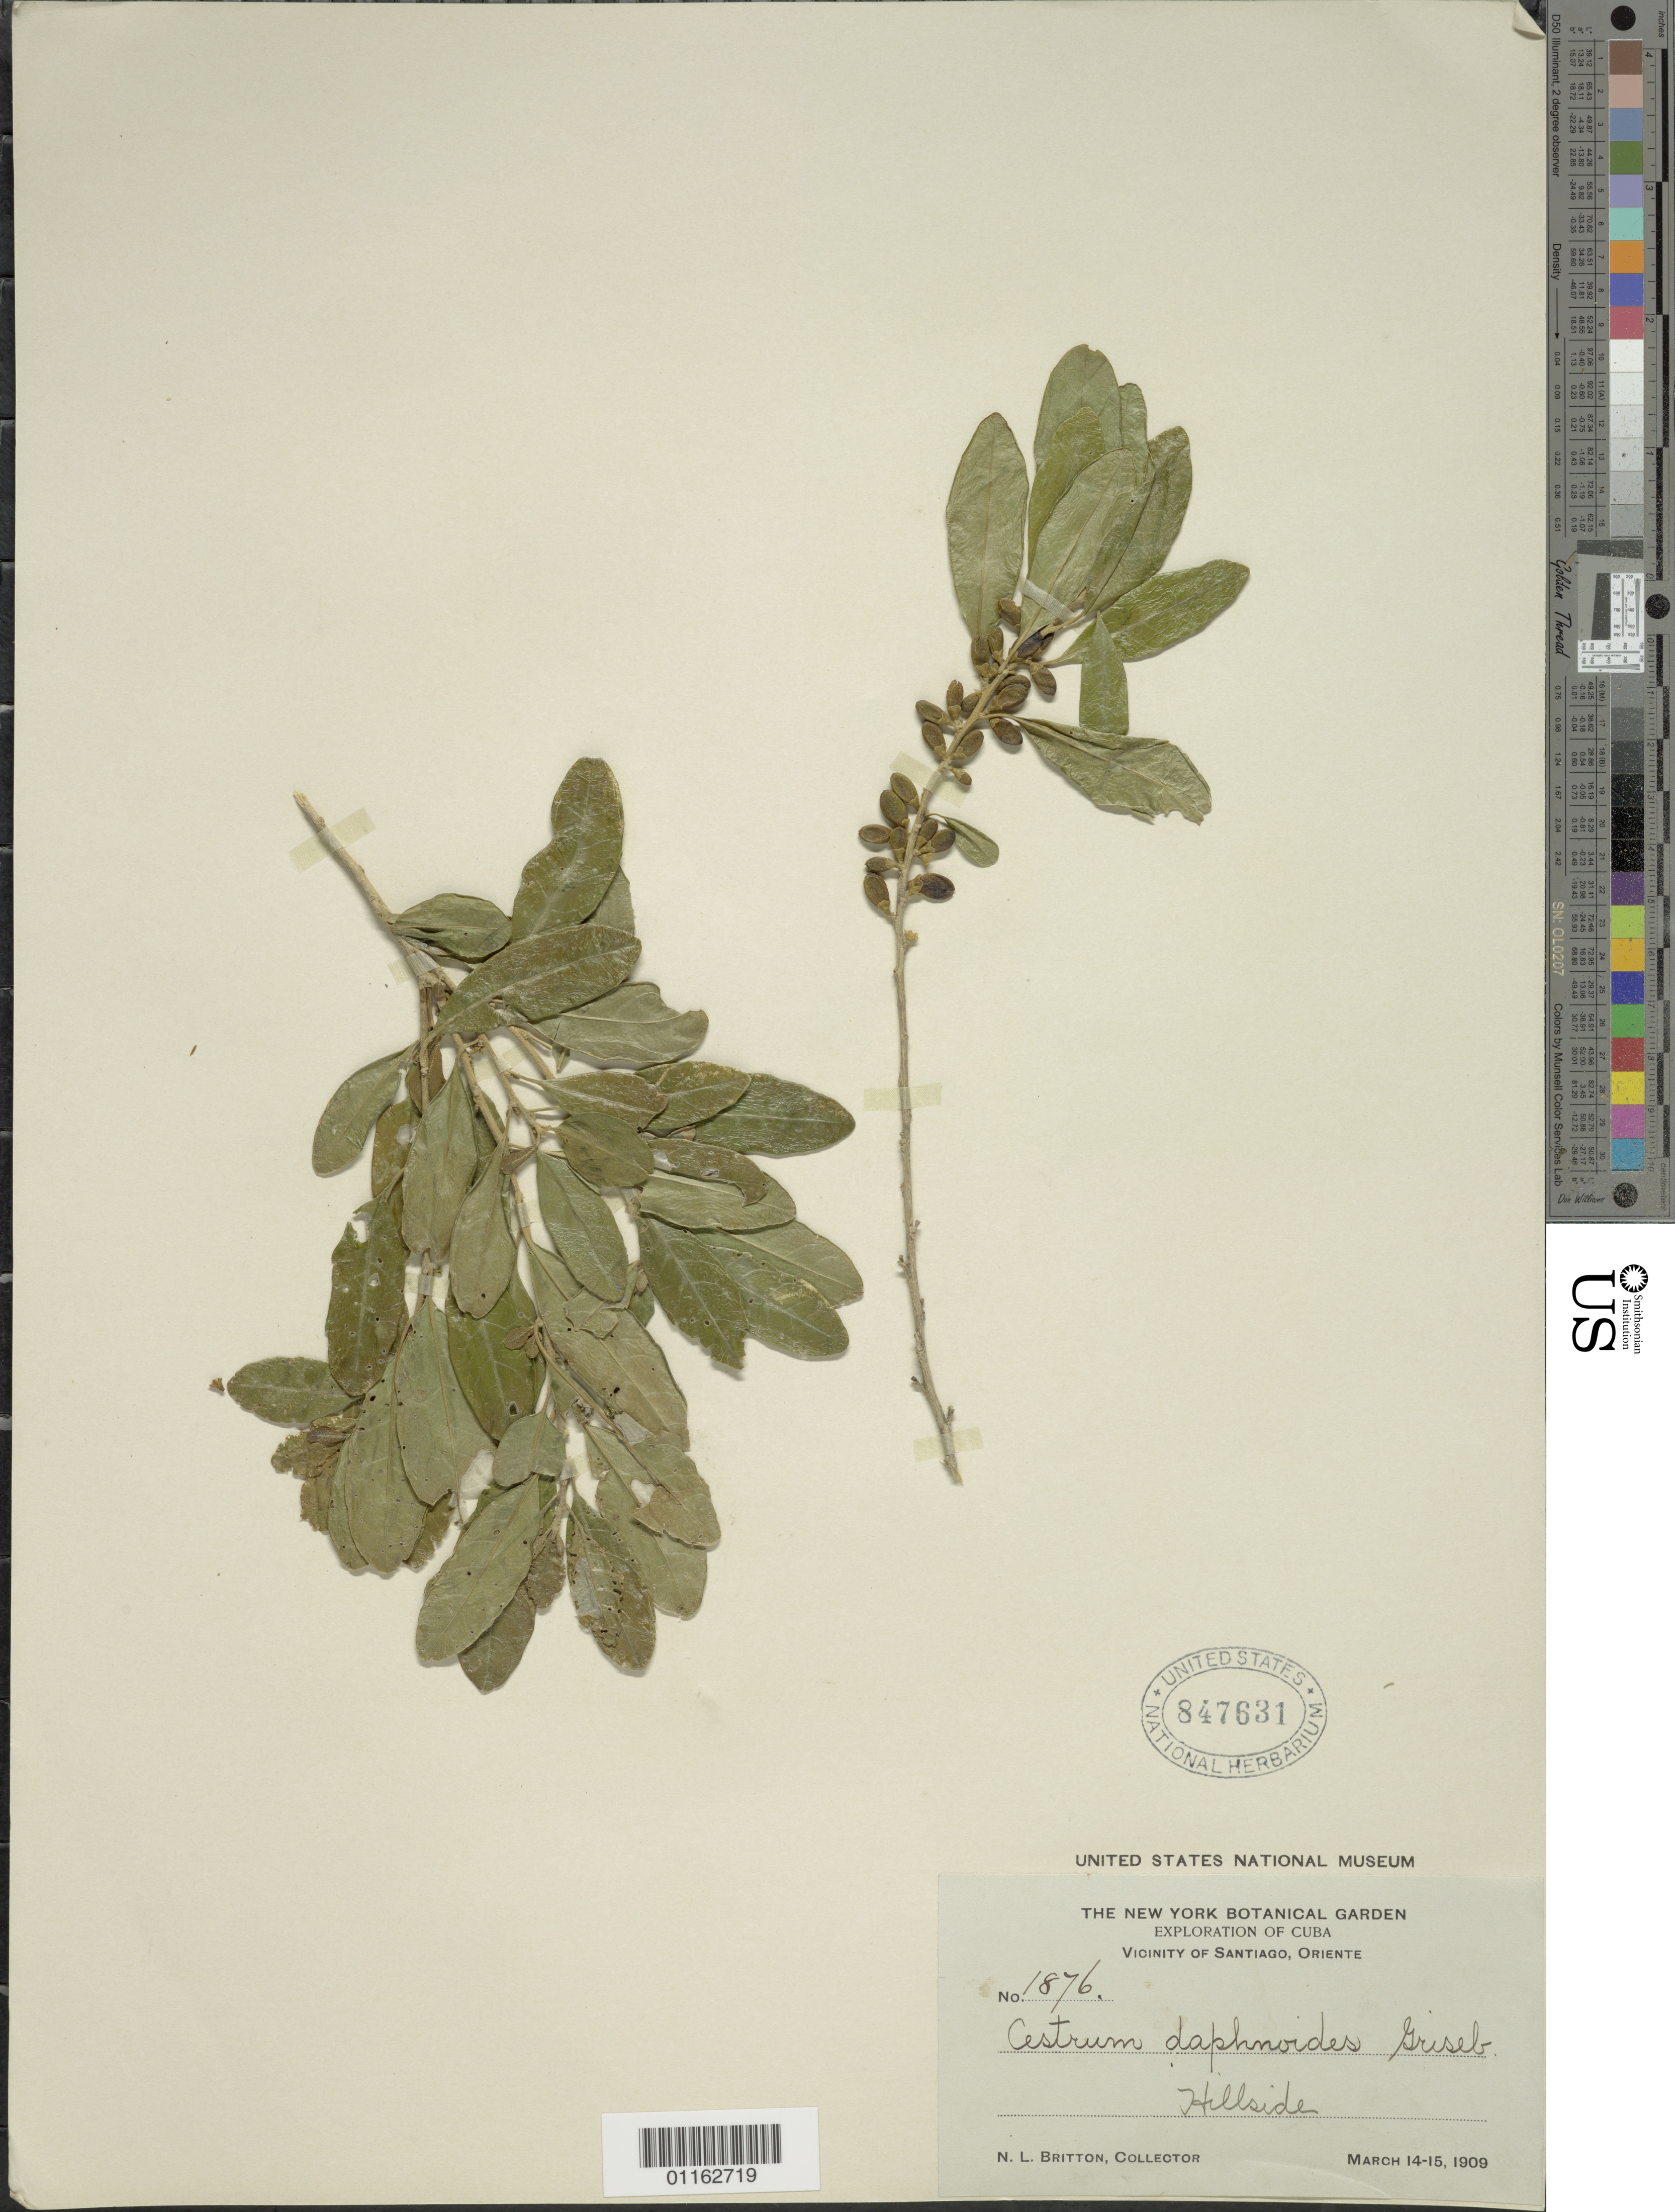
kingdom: Plantae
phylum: Tracheophyta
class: Magnoliopsida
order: Solanales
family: Solanaceae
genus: Cestrum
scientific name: Cestrum daphnoides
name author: Griseb.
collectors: N. Britton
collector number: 1876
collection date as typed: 14 Mar 1909 to 15 Mar 1909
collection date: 1909-03-14/1909-03-15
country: Cuba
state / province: Oriente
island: Cuba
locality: vicinity of Santiago; hillside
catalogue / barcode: US 847631